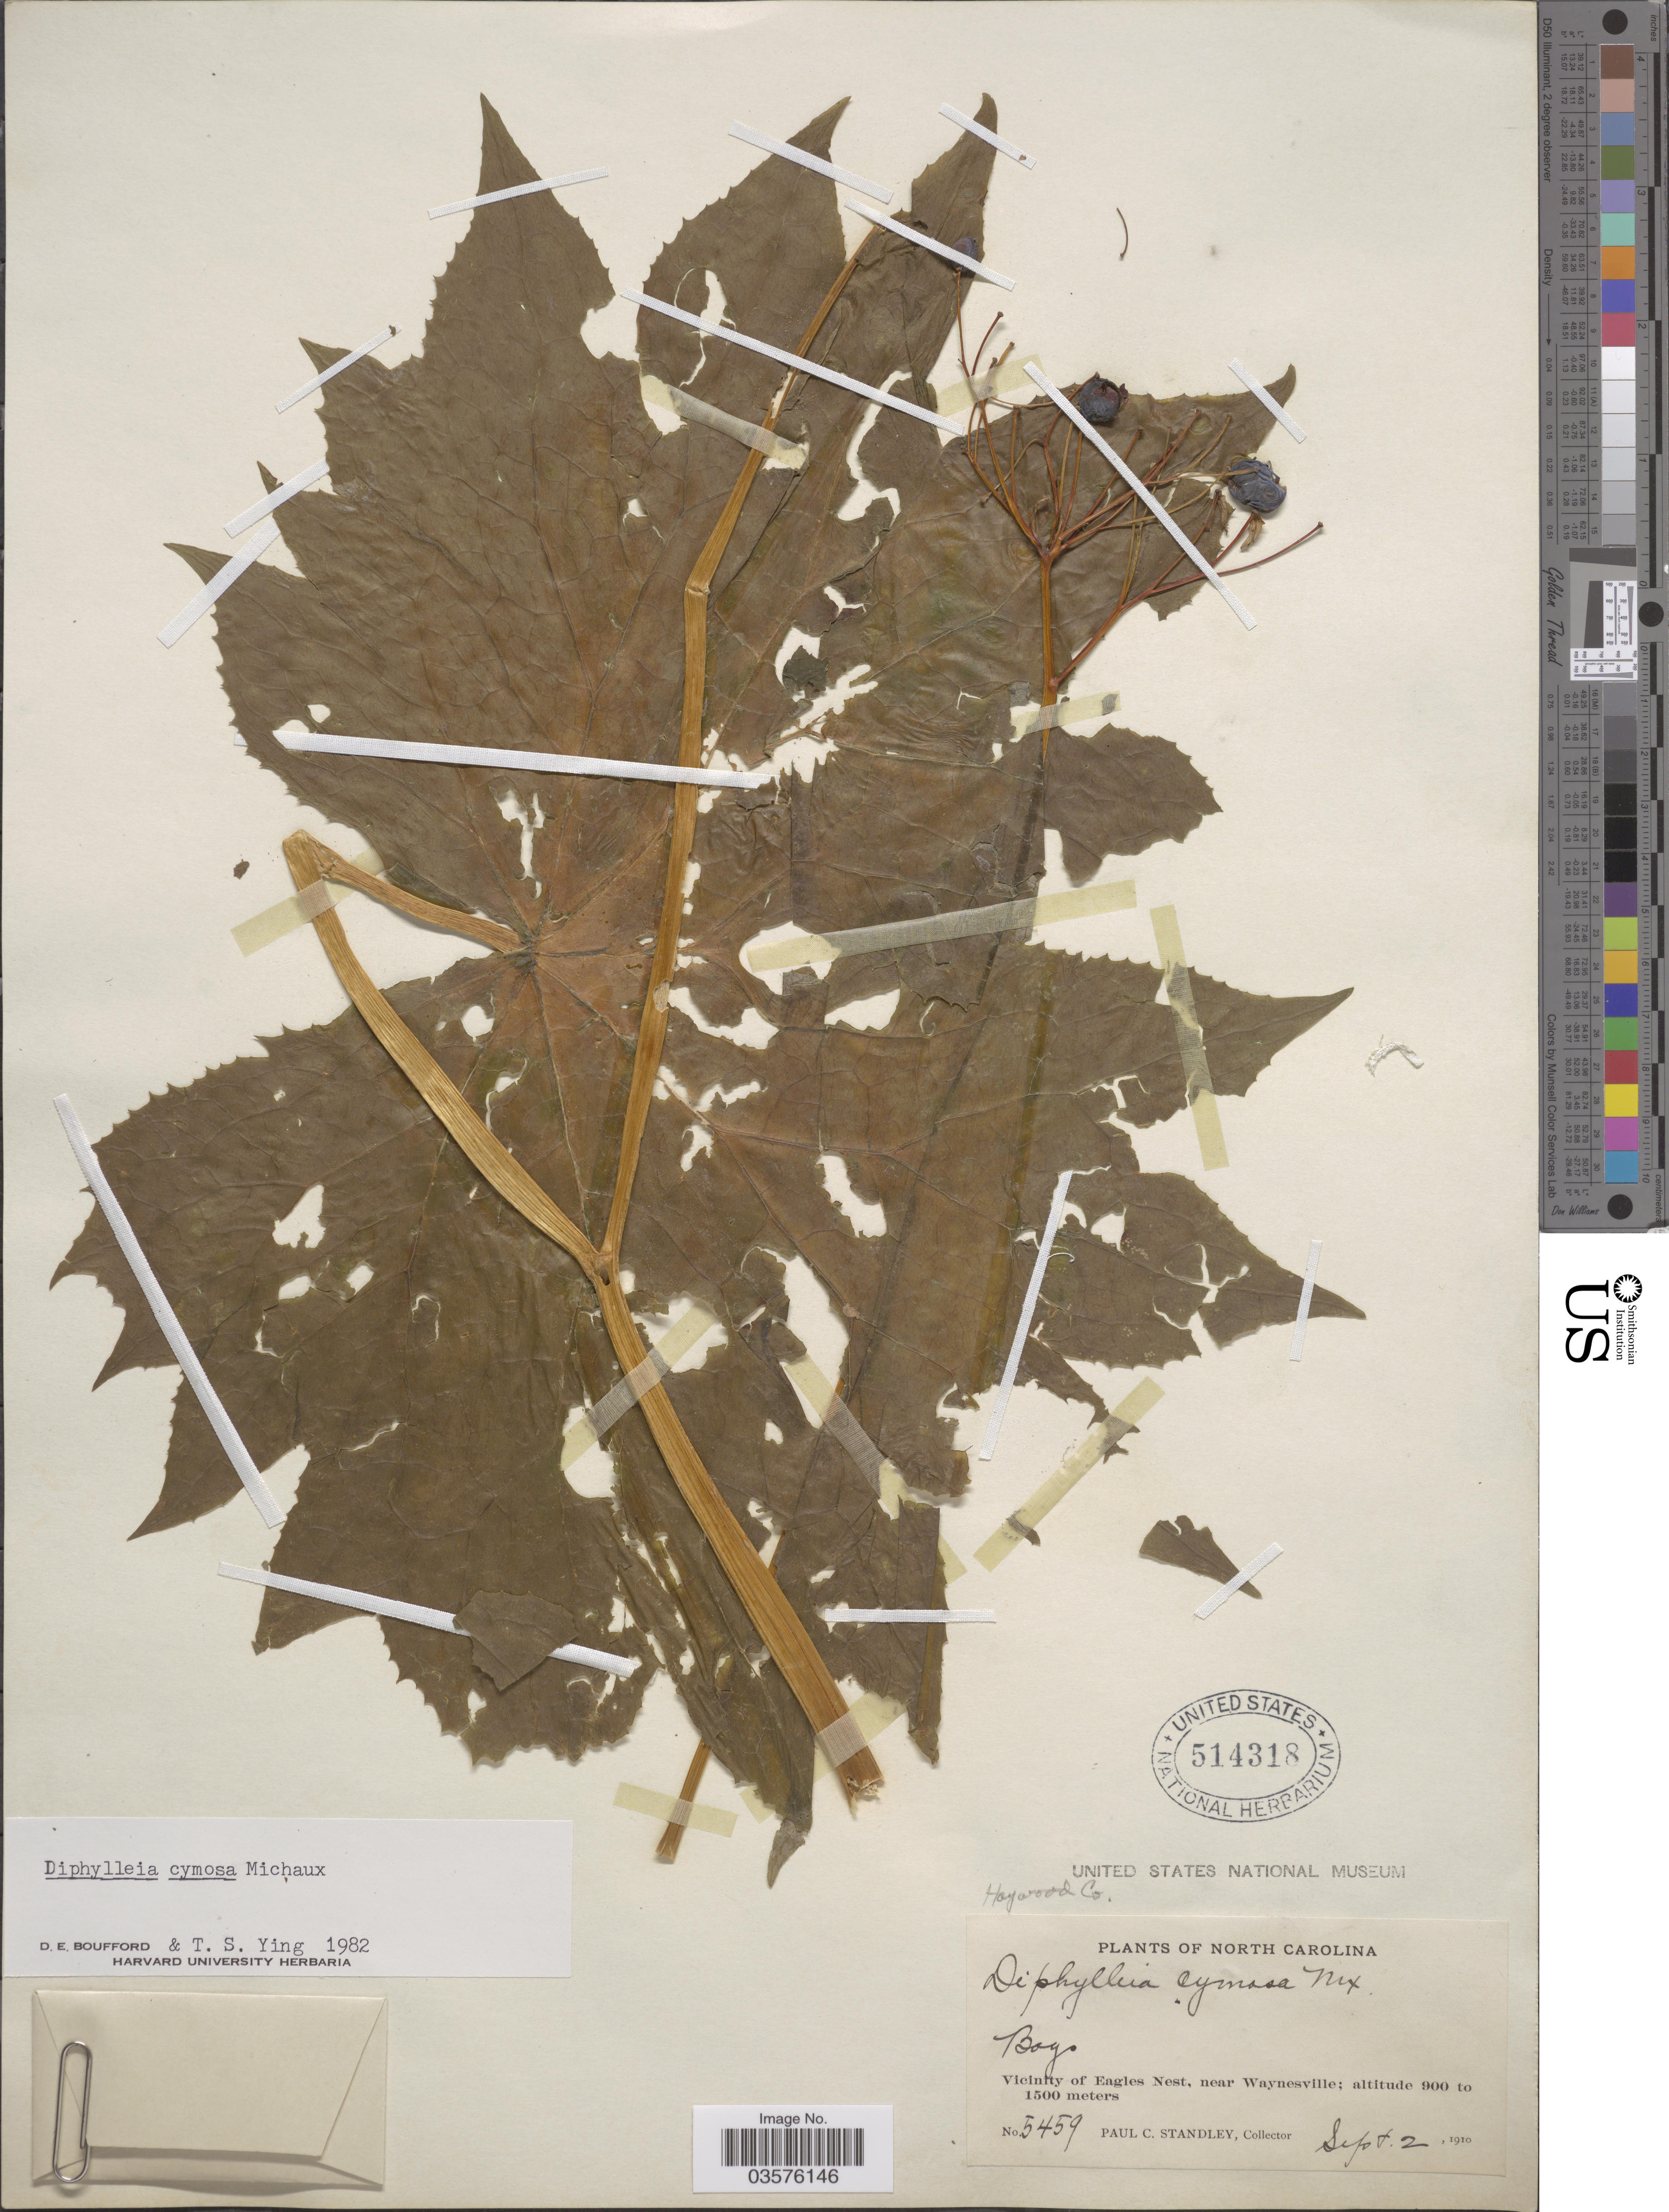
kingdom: Plantae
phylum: Tracheophyta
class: Magnoliopsida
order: Ranunculales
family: Berberidaceae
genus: Diphylleia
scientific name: Diphylleia cymosa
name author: Michx.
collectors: P. C. Standley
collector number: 5459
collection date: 1910-09-02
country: United States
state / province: North Carolina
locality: Haywood Co. Vicinity of Eagles Nest, near Waynesville.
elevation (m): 90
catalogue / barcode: US 514318